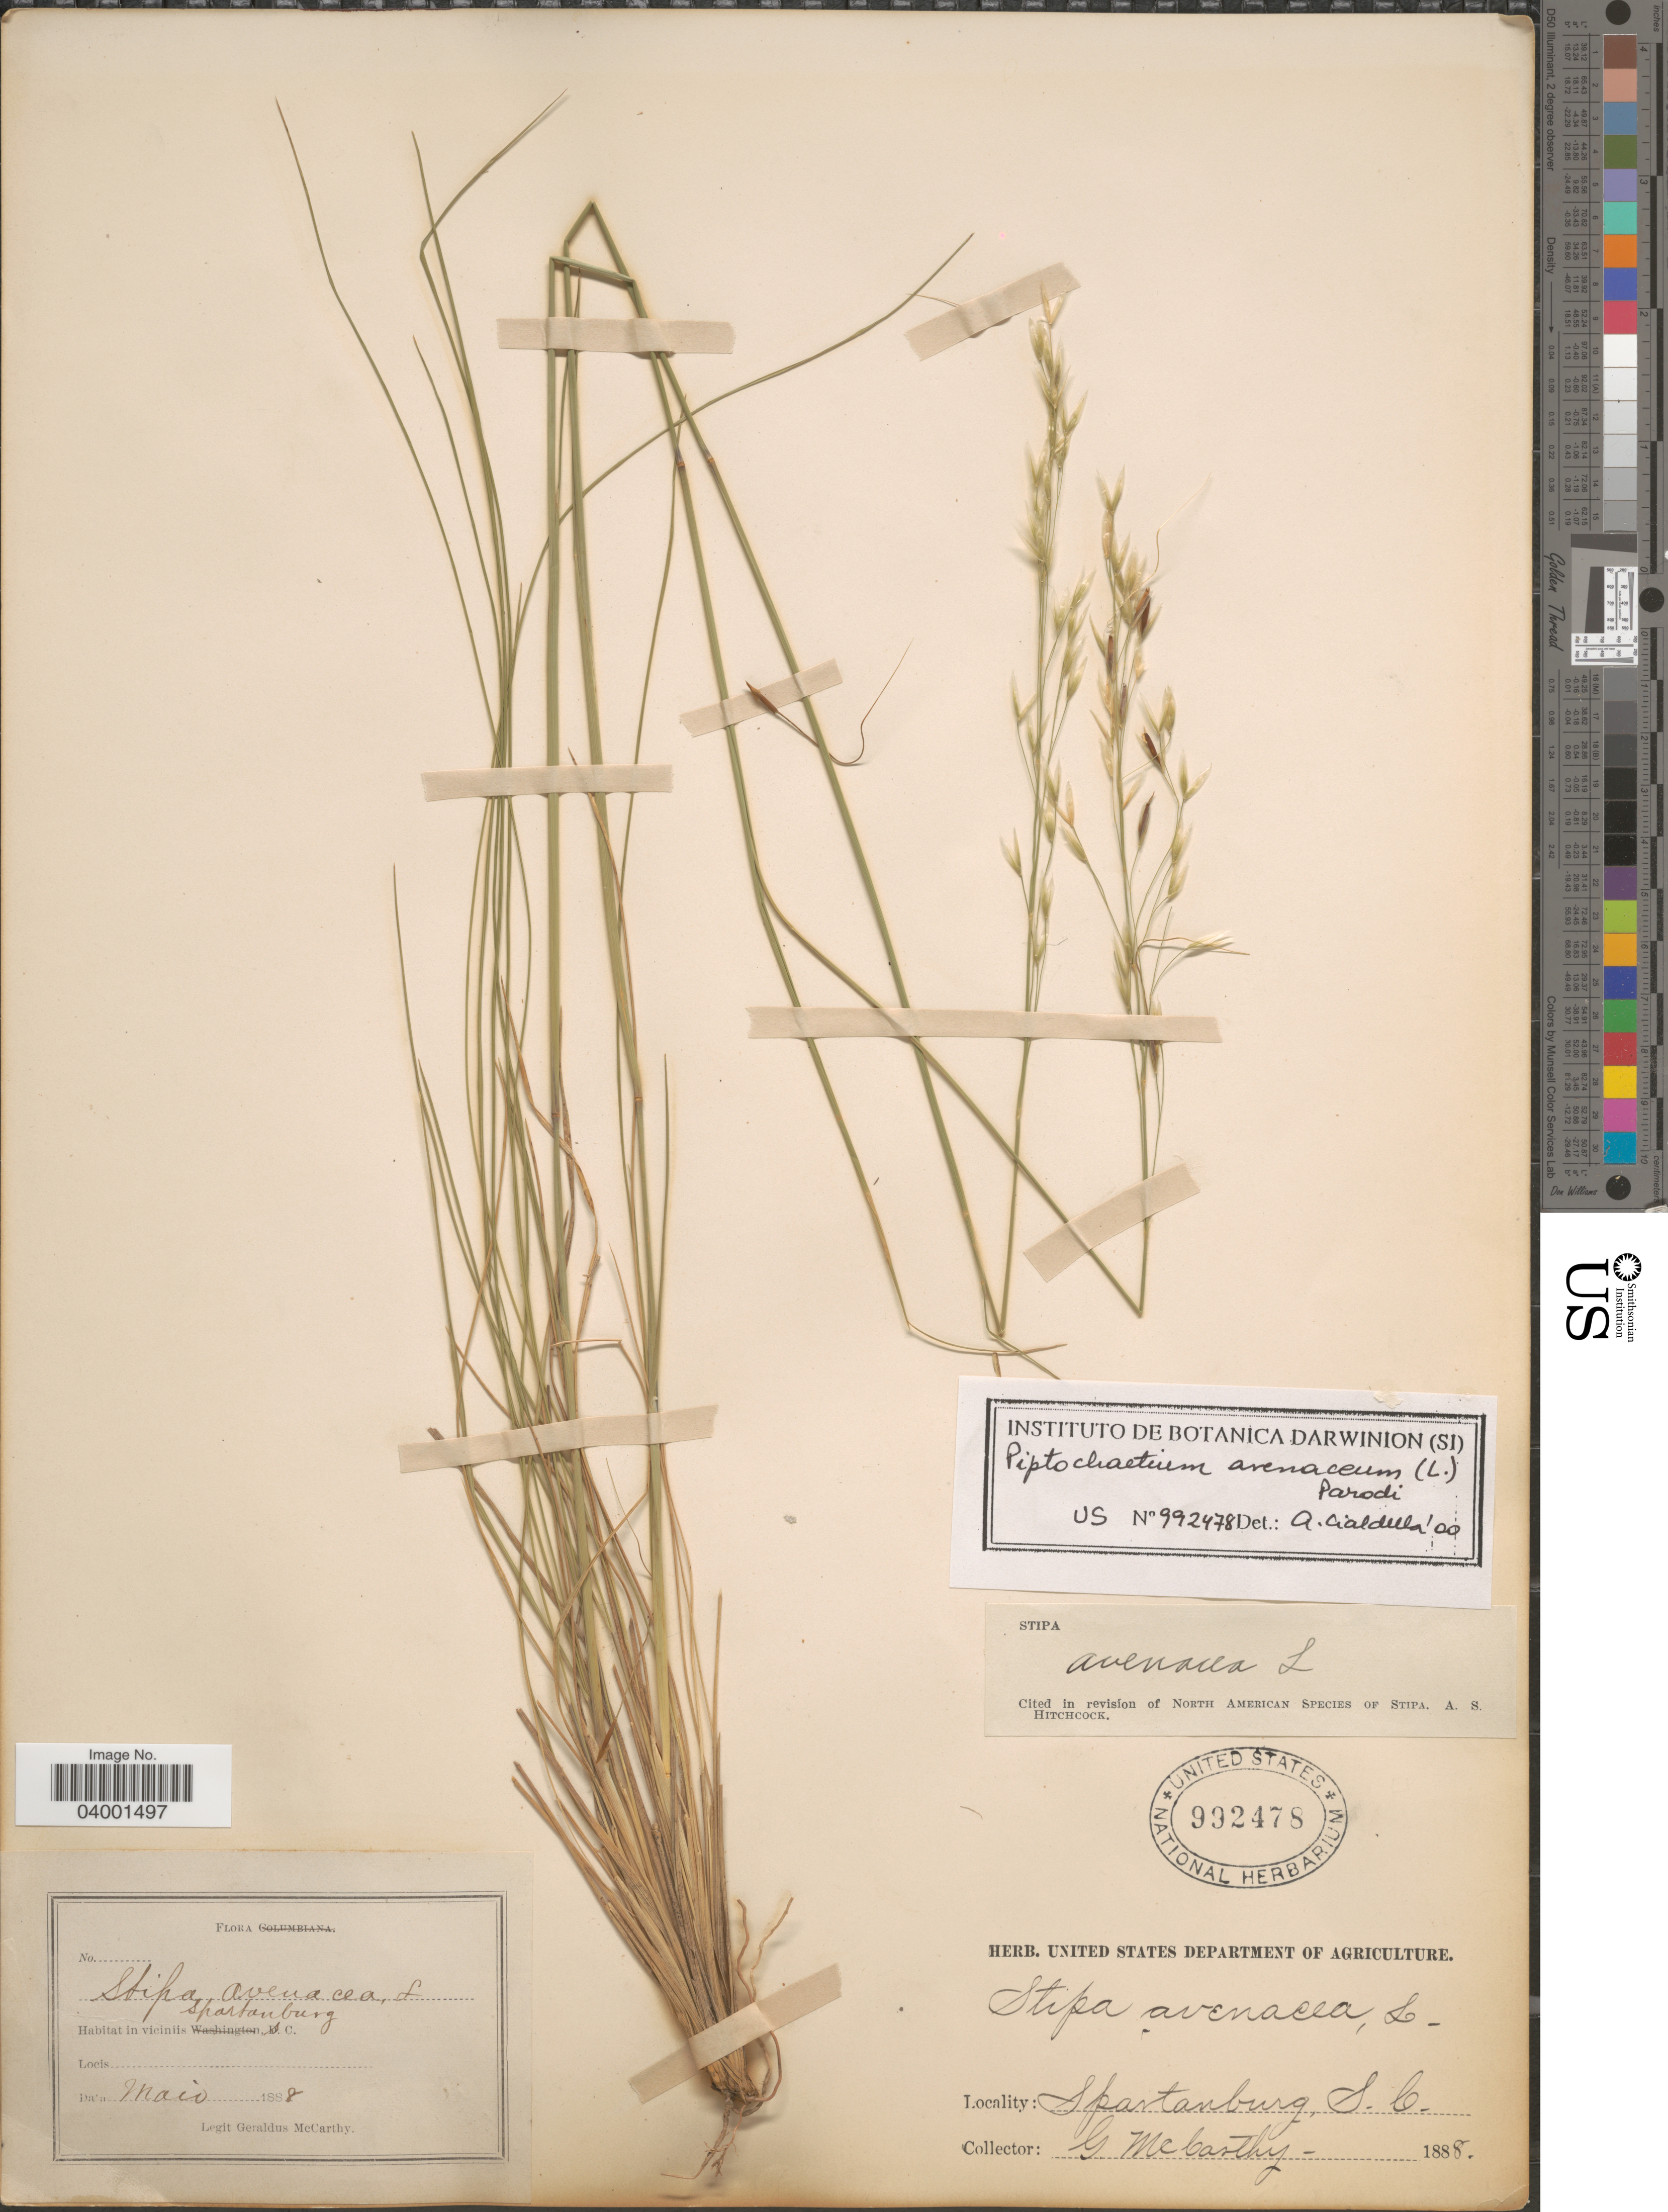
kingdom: Plantae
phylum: Tracheophyta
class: Liliopsida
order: Poales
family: Poaceae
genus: Piptochaetium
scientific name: Piptochaetium avenaceum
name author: (L.) Parodi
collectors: M. McCarthy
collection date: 1888-05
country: United States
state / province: South Carolina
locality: In viciniis Spartanburg.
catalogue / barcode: US 992478